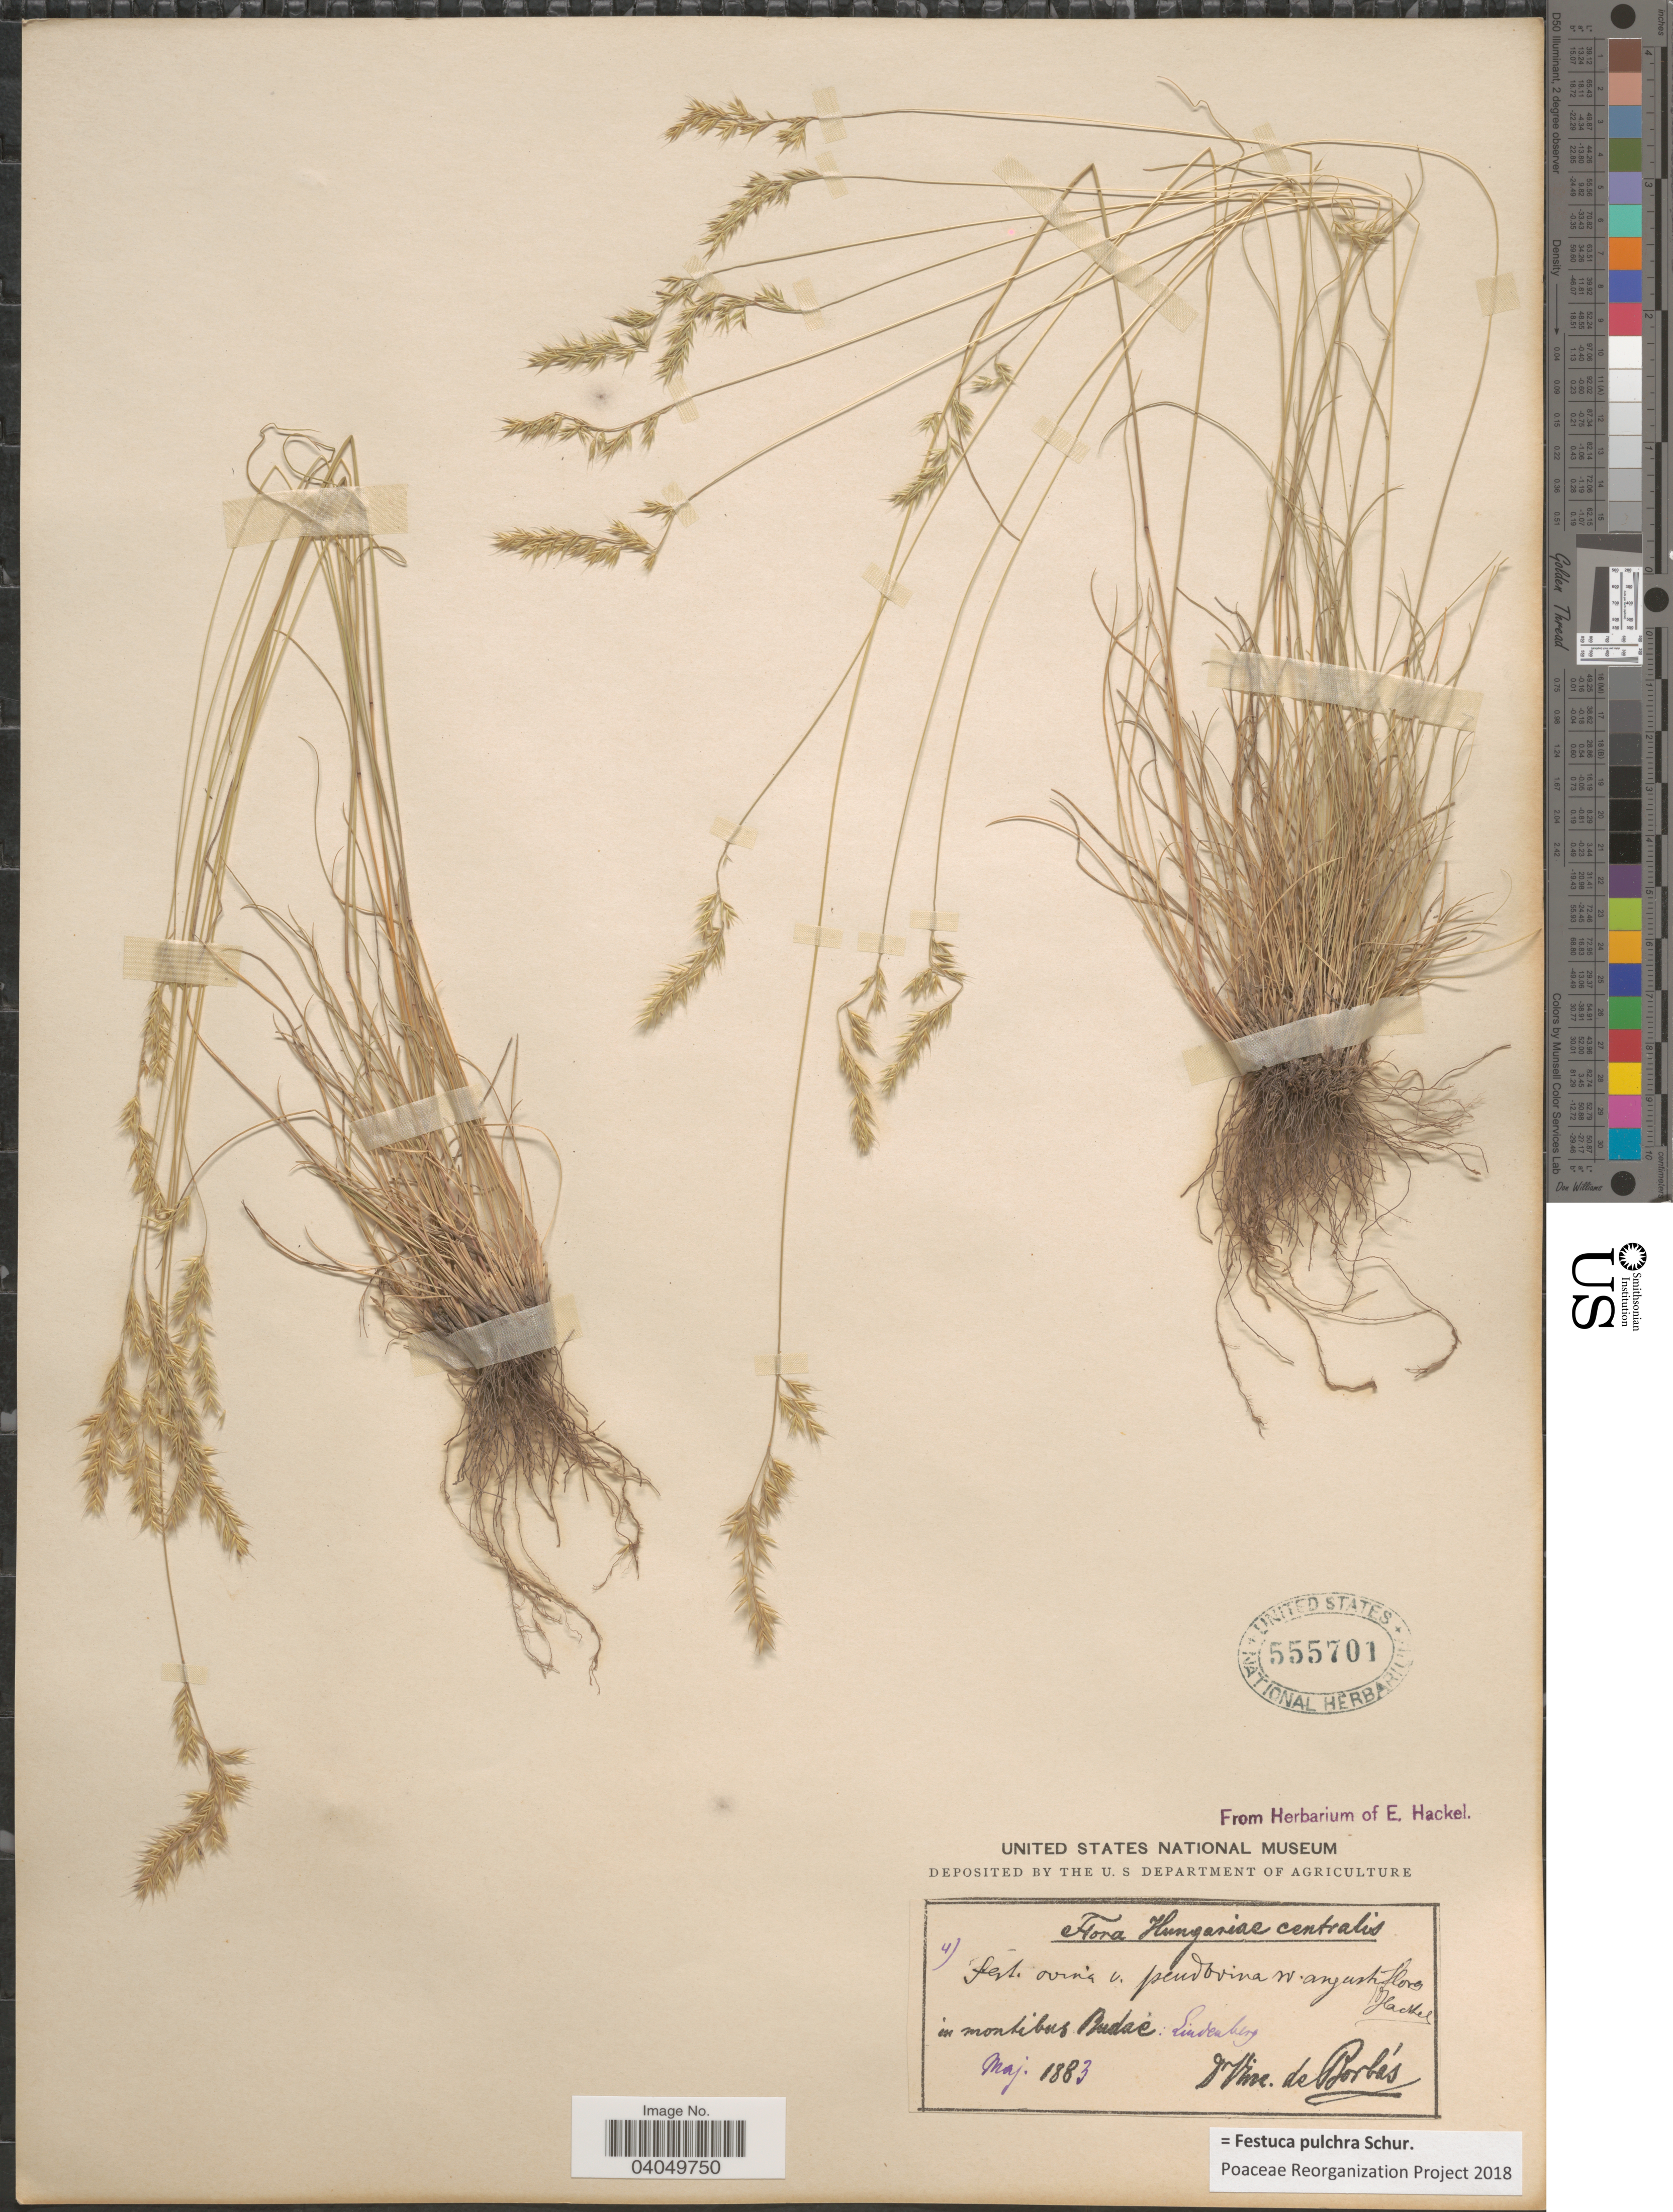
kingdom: Plantae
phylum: Tracheophyta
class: Liliopsida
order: Poales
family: Poaceae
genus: Festuca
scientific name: Festuca pulchra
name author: Schur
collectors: V. von Borbás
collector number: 4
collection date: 1883-05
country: Hungary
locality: Hungarias centralis. In montibus Budac: Lindenberg.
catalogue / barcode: US 555701